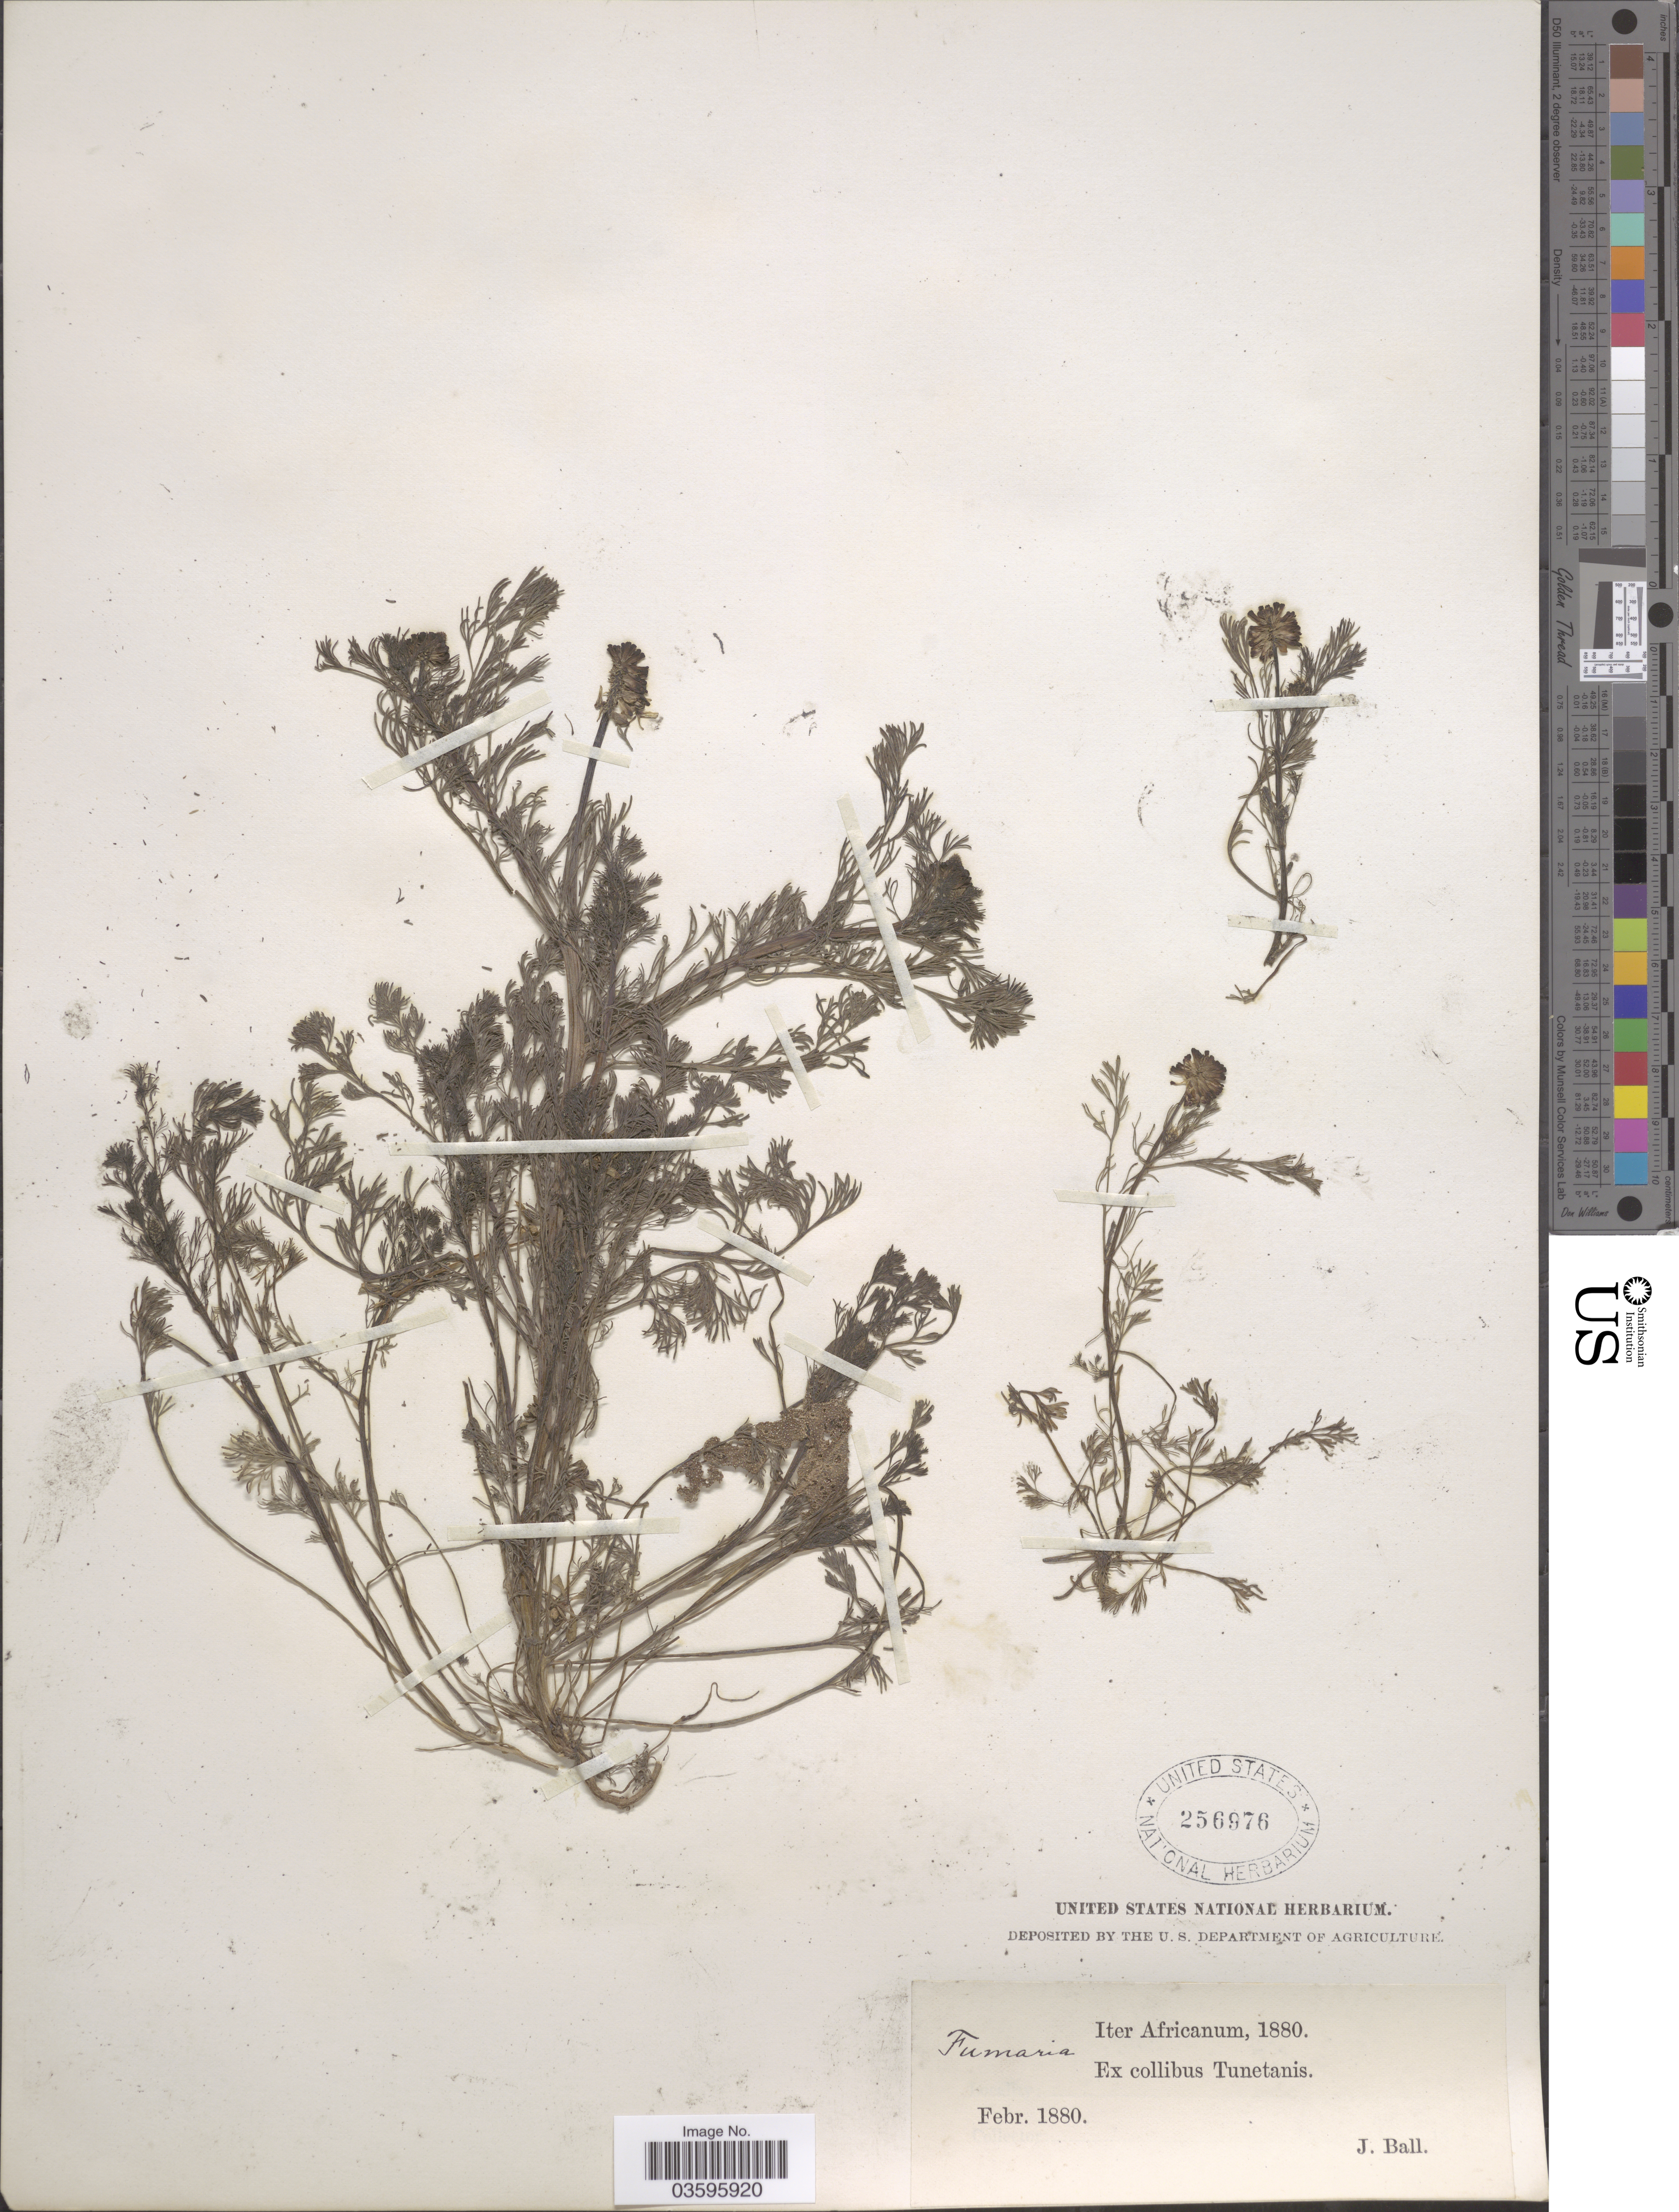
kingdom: Plantae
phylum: Tracheophyta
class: Magnoliopsida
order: Ranunculales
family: Papaveraceae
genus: Fumaria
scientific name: Fumaria sp.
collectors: J. Ball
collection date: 1880-02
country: Tunisia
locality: Iter Africanum. Ex collibus Tunetanis.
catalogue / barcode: US 256976